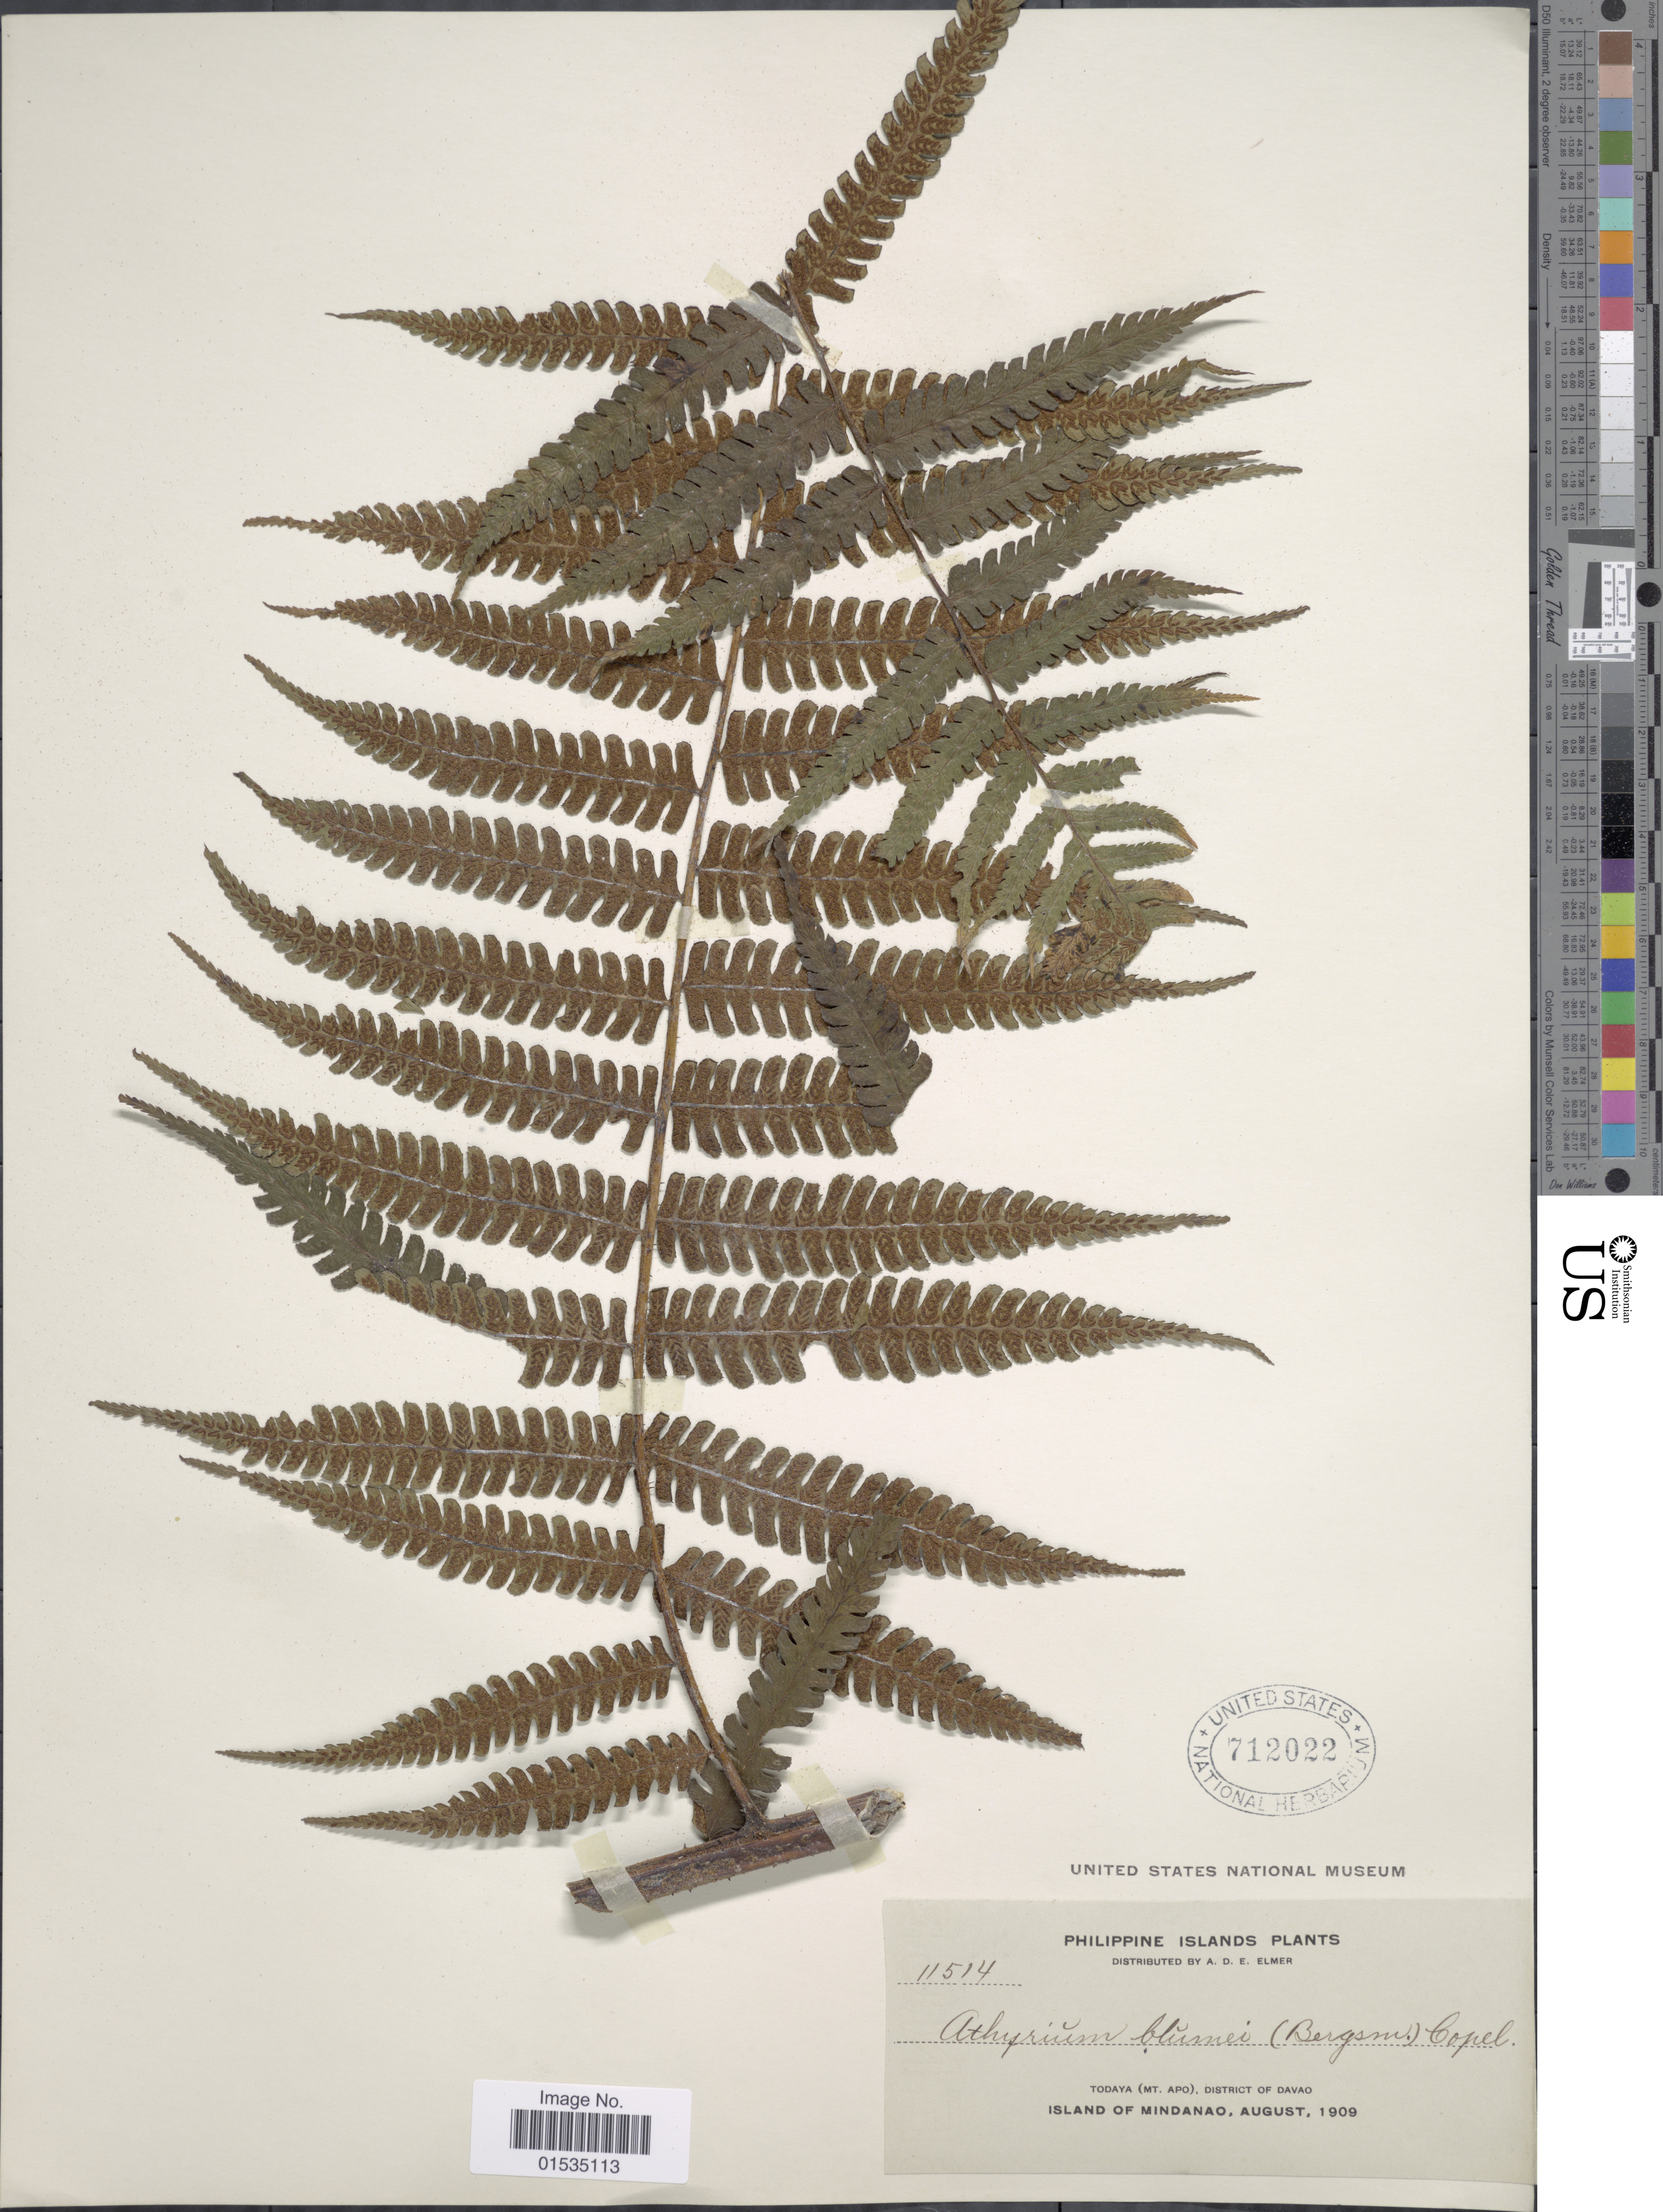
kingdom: Plantae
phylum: Tracheophyta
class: Polypodiopsida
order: Polypodiales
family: Athyriaceae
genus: Diplazium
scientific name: Diplazium polypodioides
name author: Blume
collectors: A. D. E. Elmer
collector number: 11514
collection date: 1909-08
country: Philippines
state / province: Davao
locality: Todaya (Mt Apo), Island of Mindanao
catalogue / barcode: US 712022